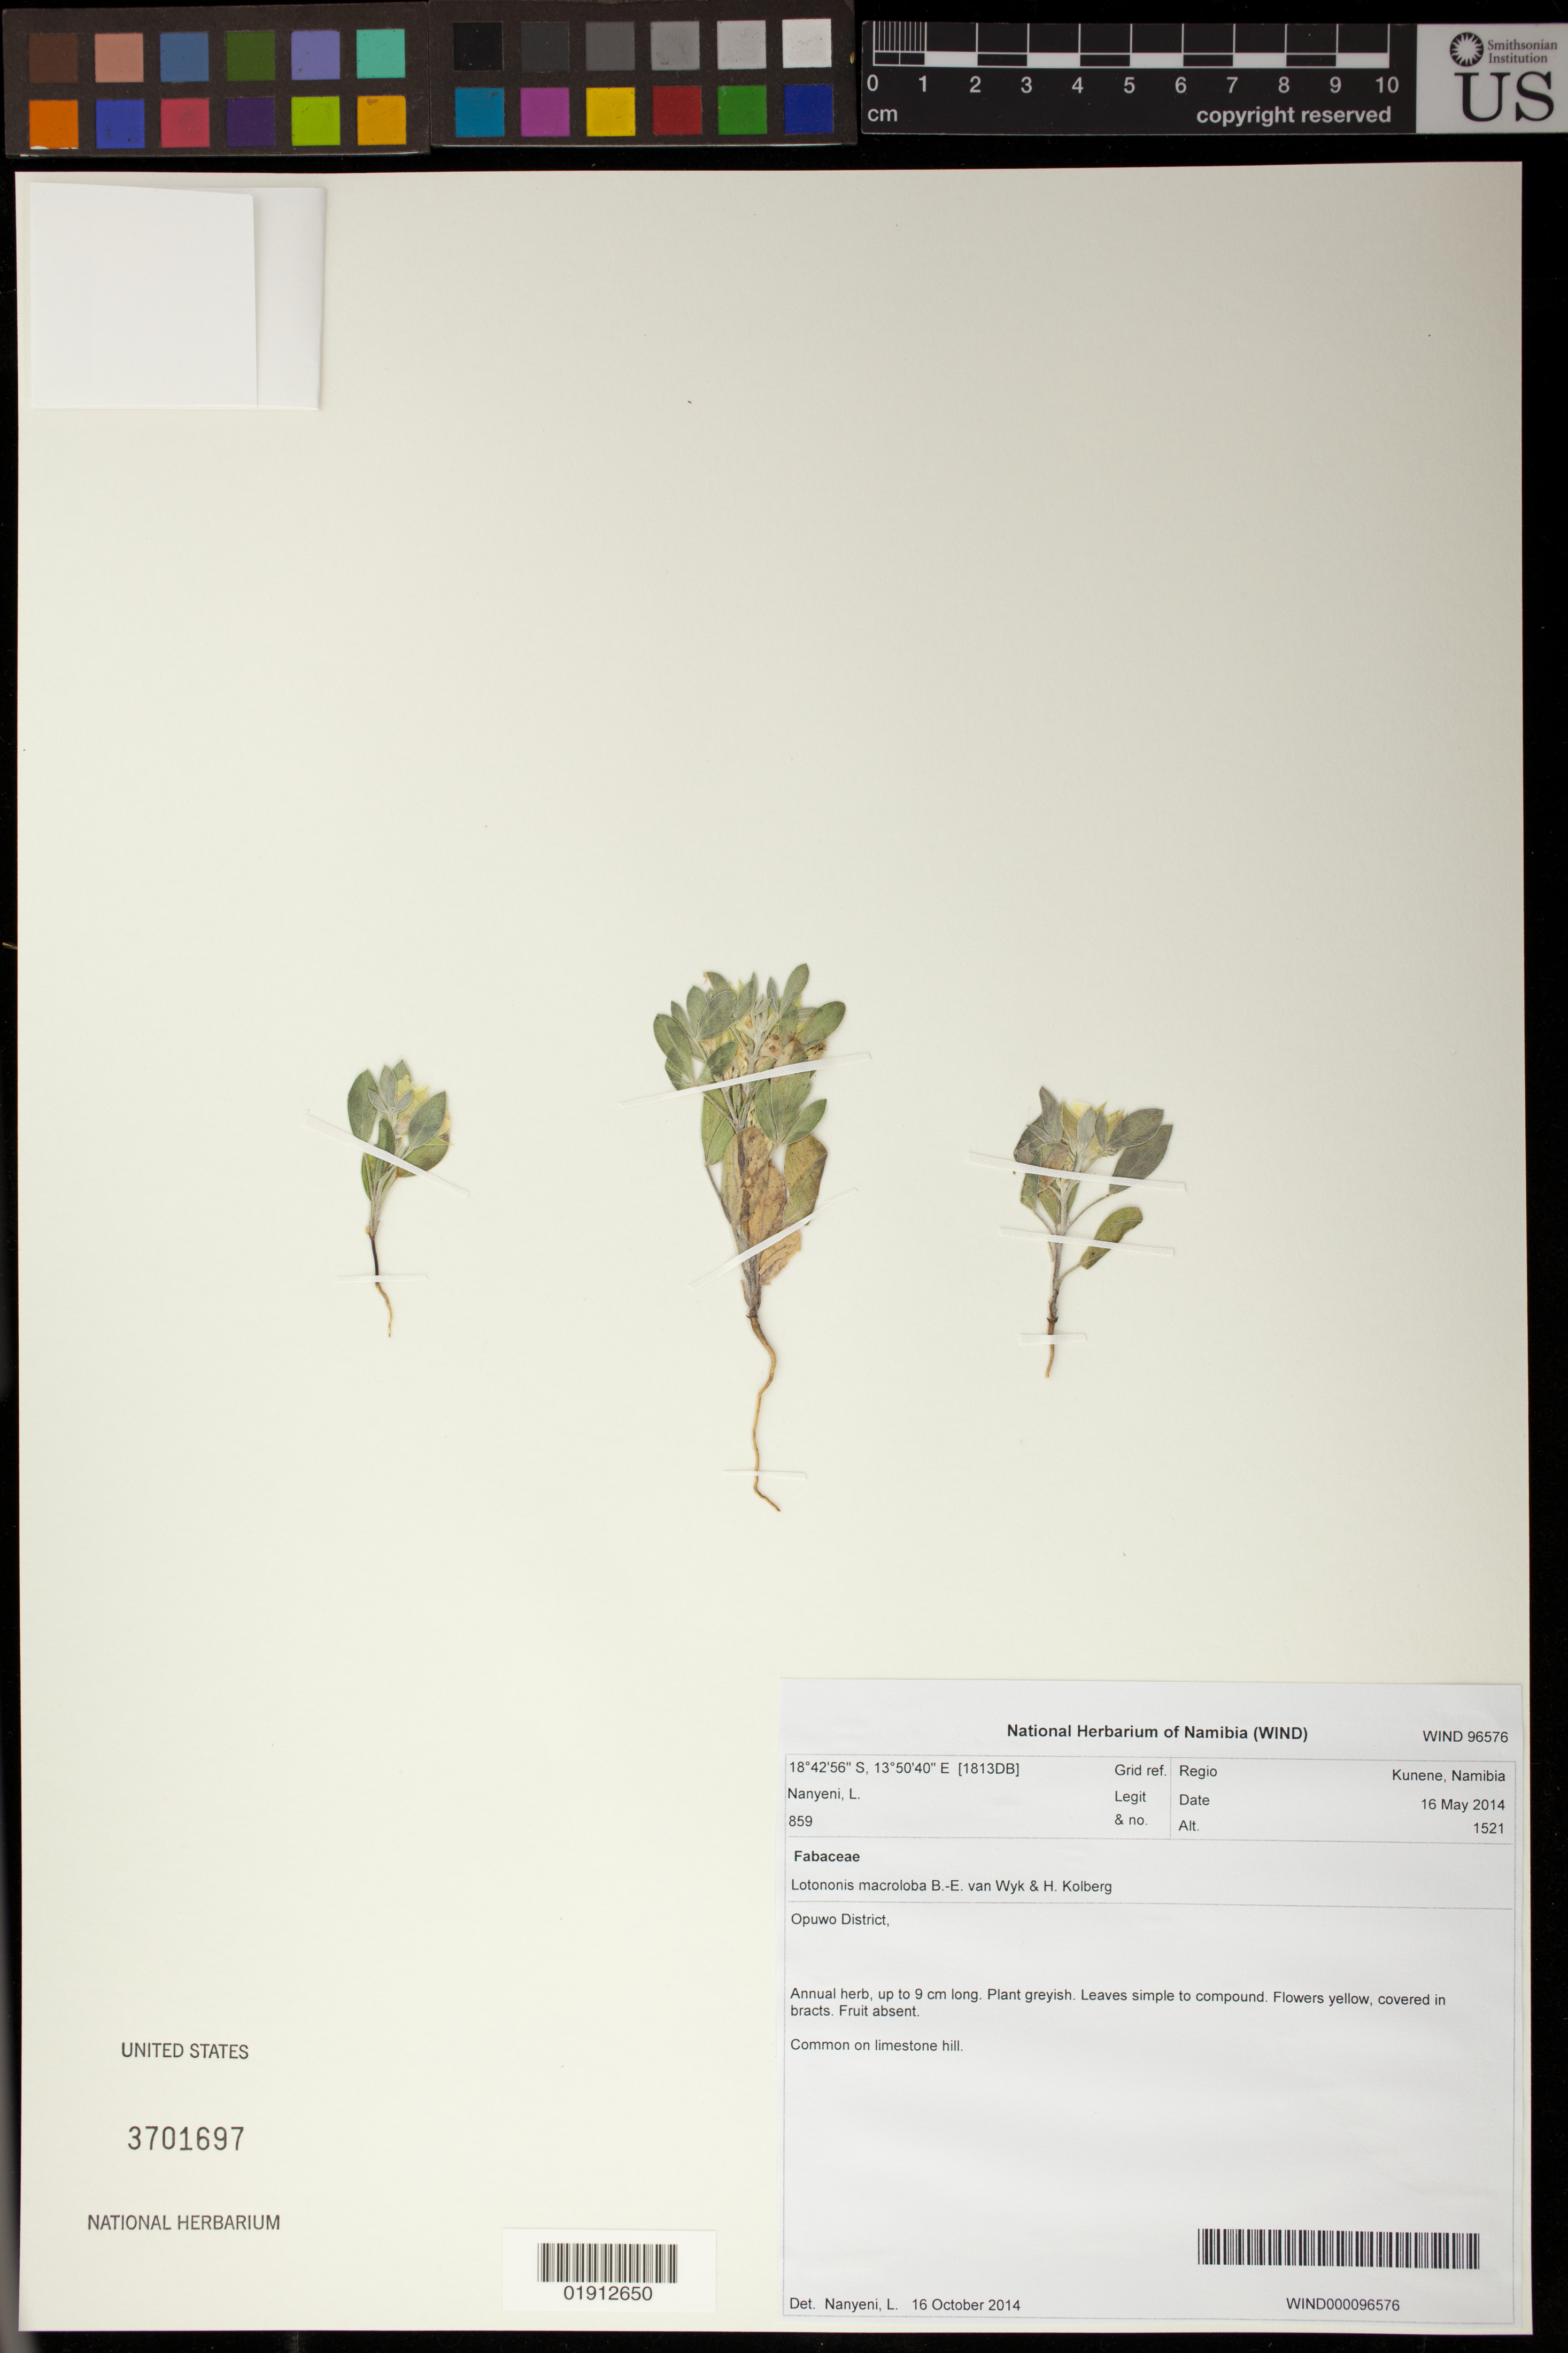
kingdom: Plantae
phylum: Tracheophyta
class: Magnoliopsida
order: Fabales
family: Fabaceae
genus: Lotononis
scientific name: Lotononis macroloba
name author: B.-E. van Wyk & Kolberg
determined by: Nanyeni, L.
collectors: L. Nanyeni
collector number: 859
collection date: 2014-05-16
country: Namibia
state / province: Kunene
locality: Opuwo District.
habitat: On limestone hill.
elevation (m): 1521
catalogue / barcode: US 3701697